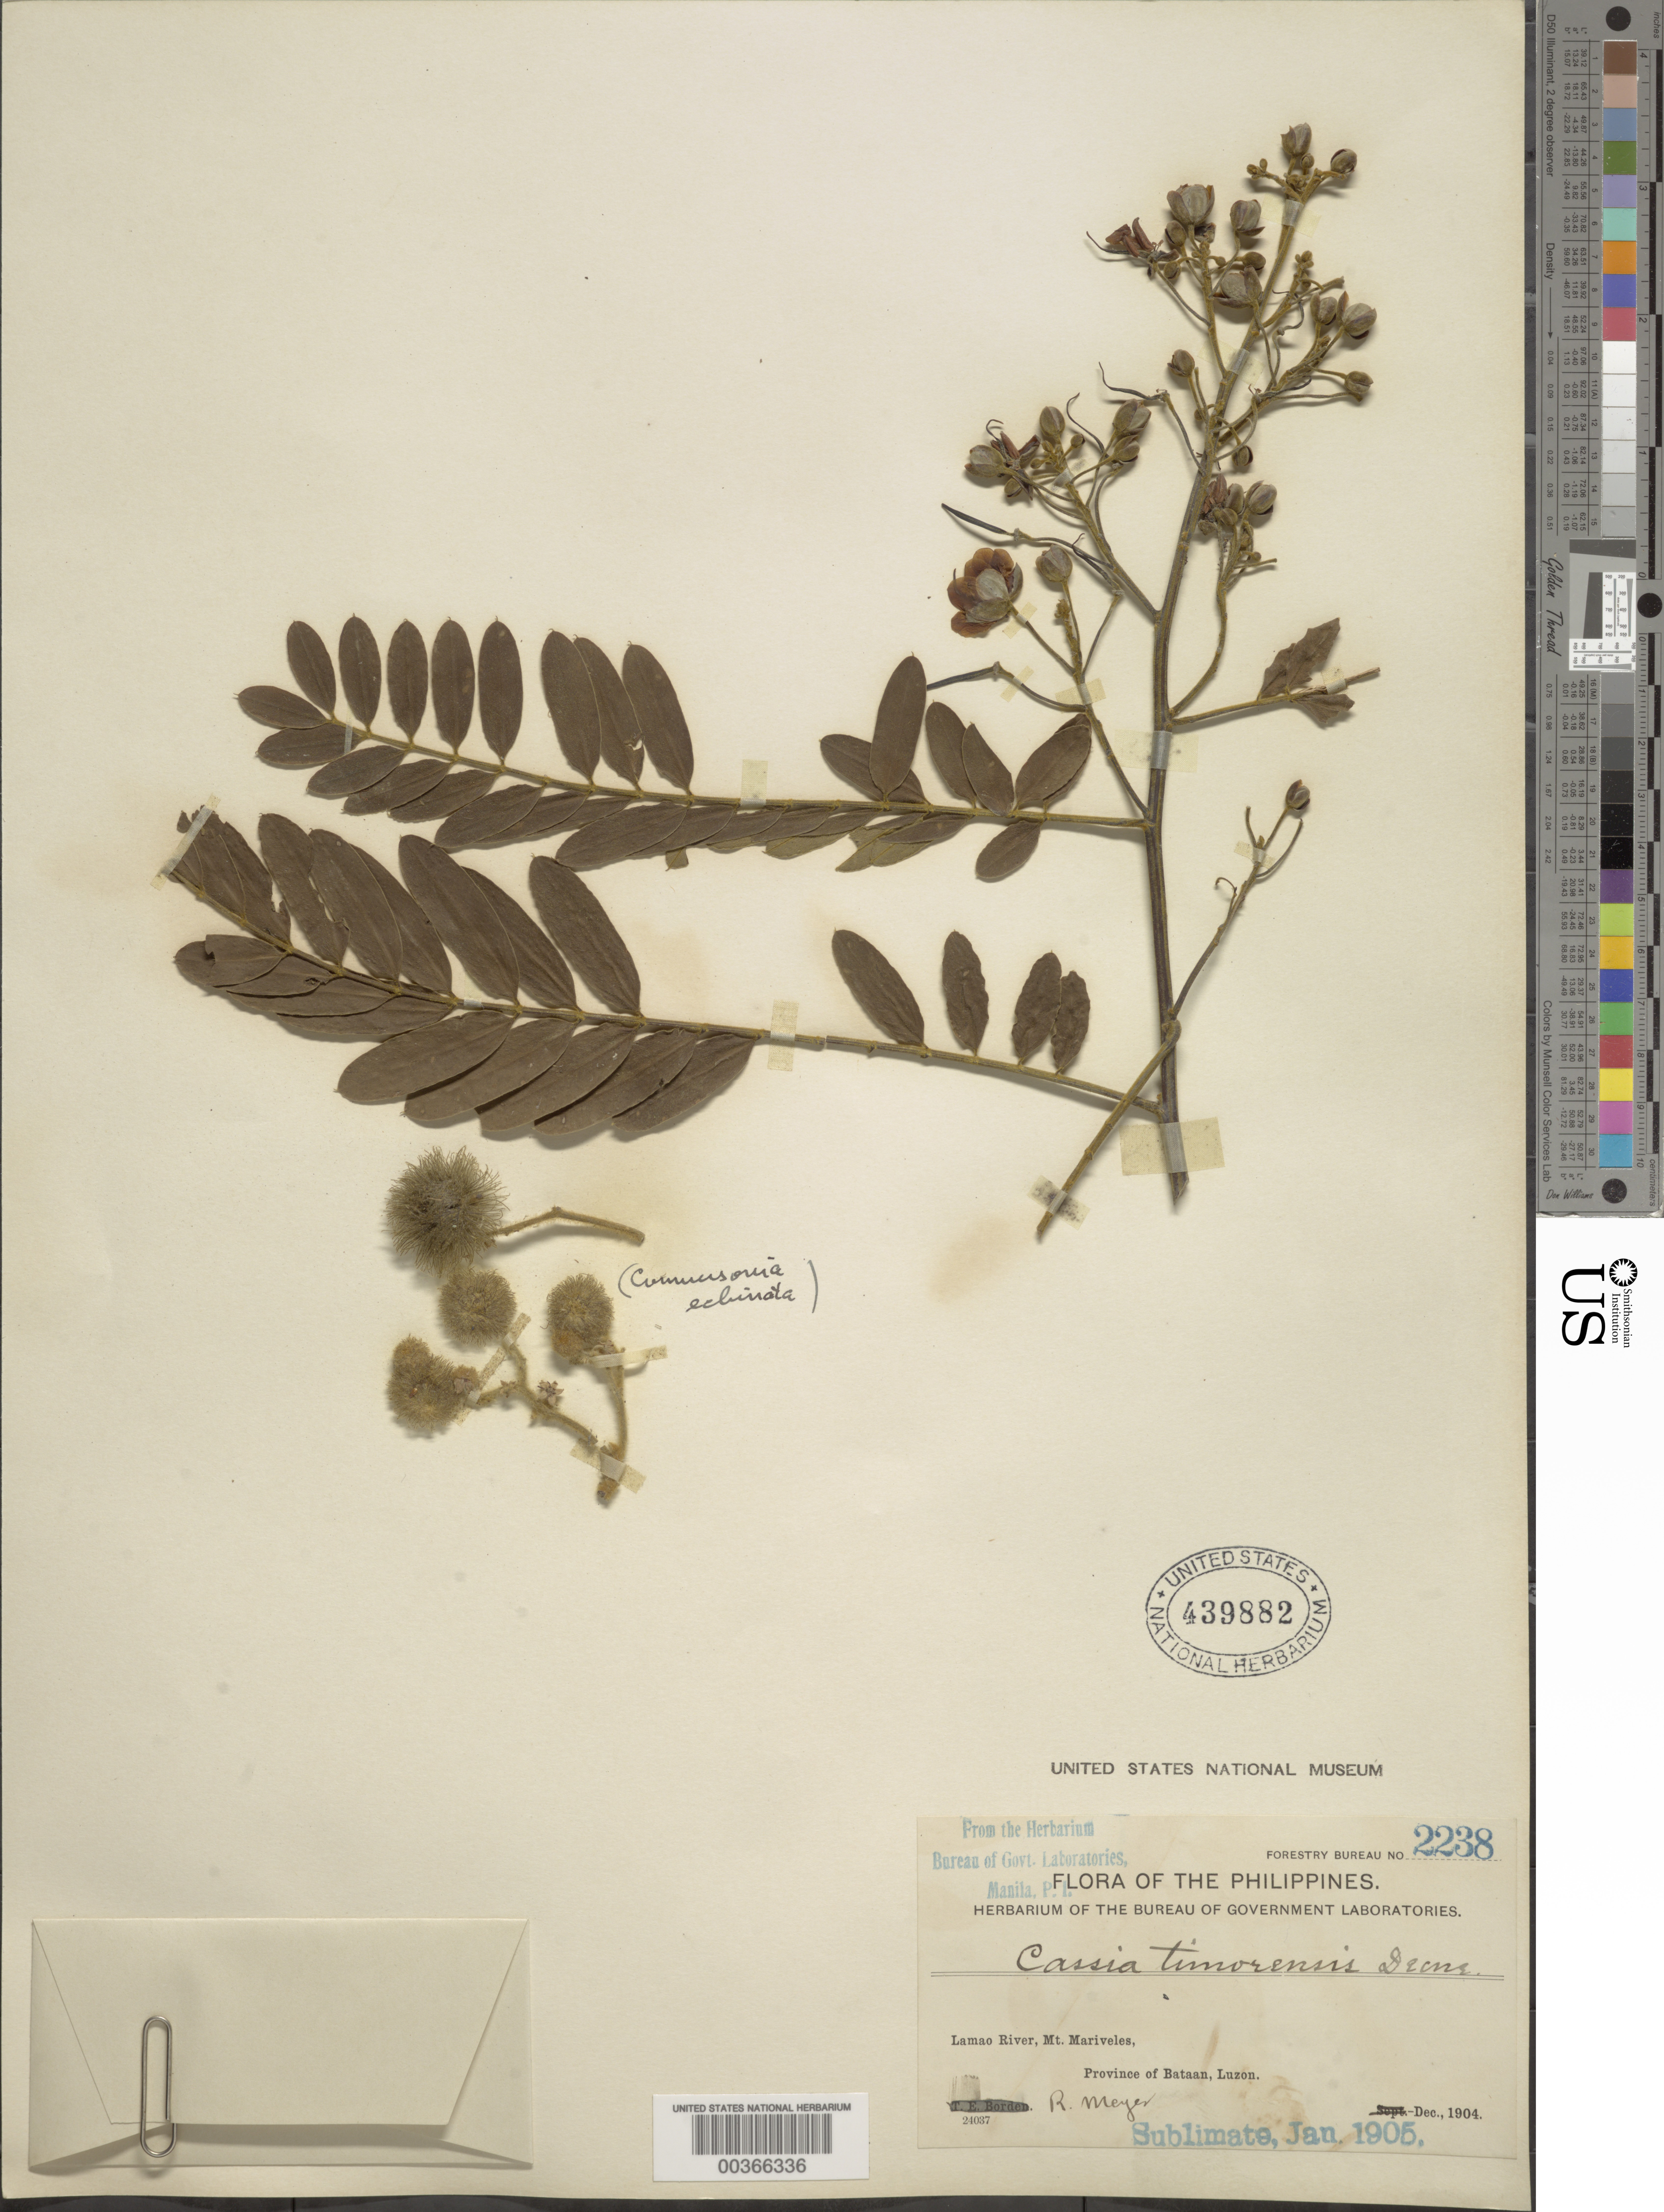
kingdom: Plantae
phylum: Tracheophyta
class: Magnoliopsida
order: Fabales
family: Fabaceae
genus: Senna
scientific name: Senna timorensis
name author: (DC.) H.S. Irwin & Barneby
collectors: R. Meyer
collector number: Forestry Bureau No. 2238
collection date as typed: Dec 1904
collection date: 1904-12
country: Philippines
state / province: Central Luzon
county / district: Bataan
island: Luzon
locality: Lamao River, Mt. Mariveles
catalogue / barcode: US 439882